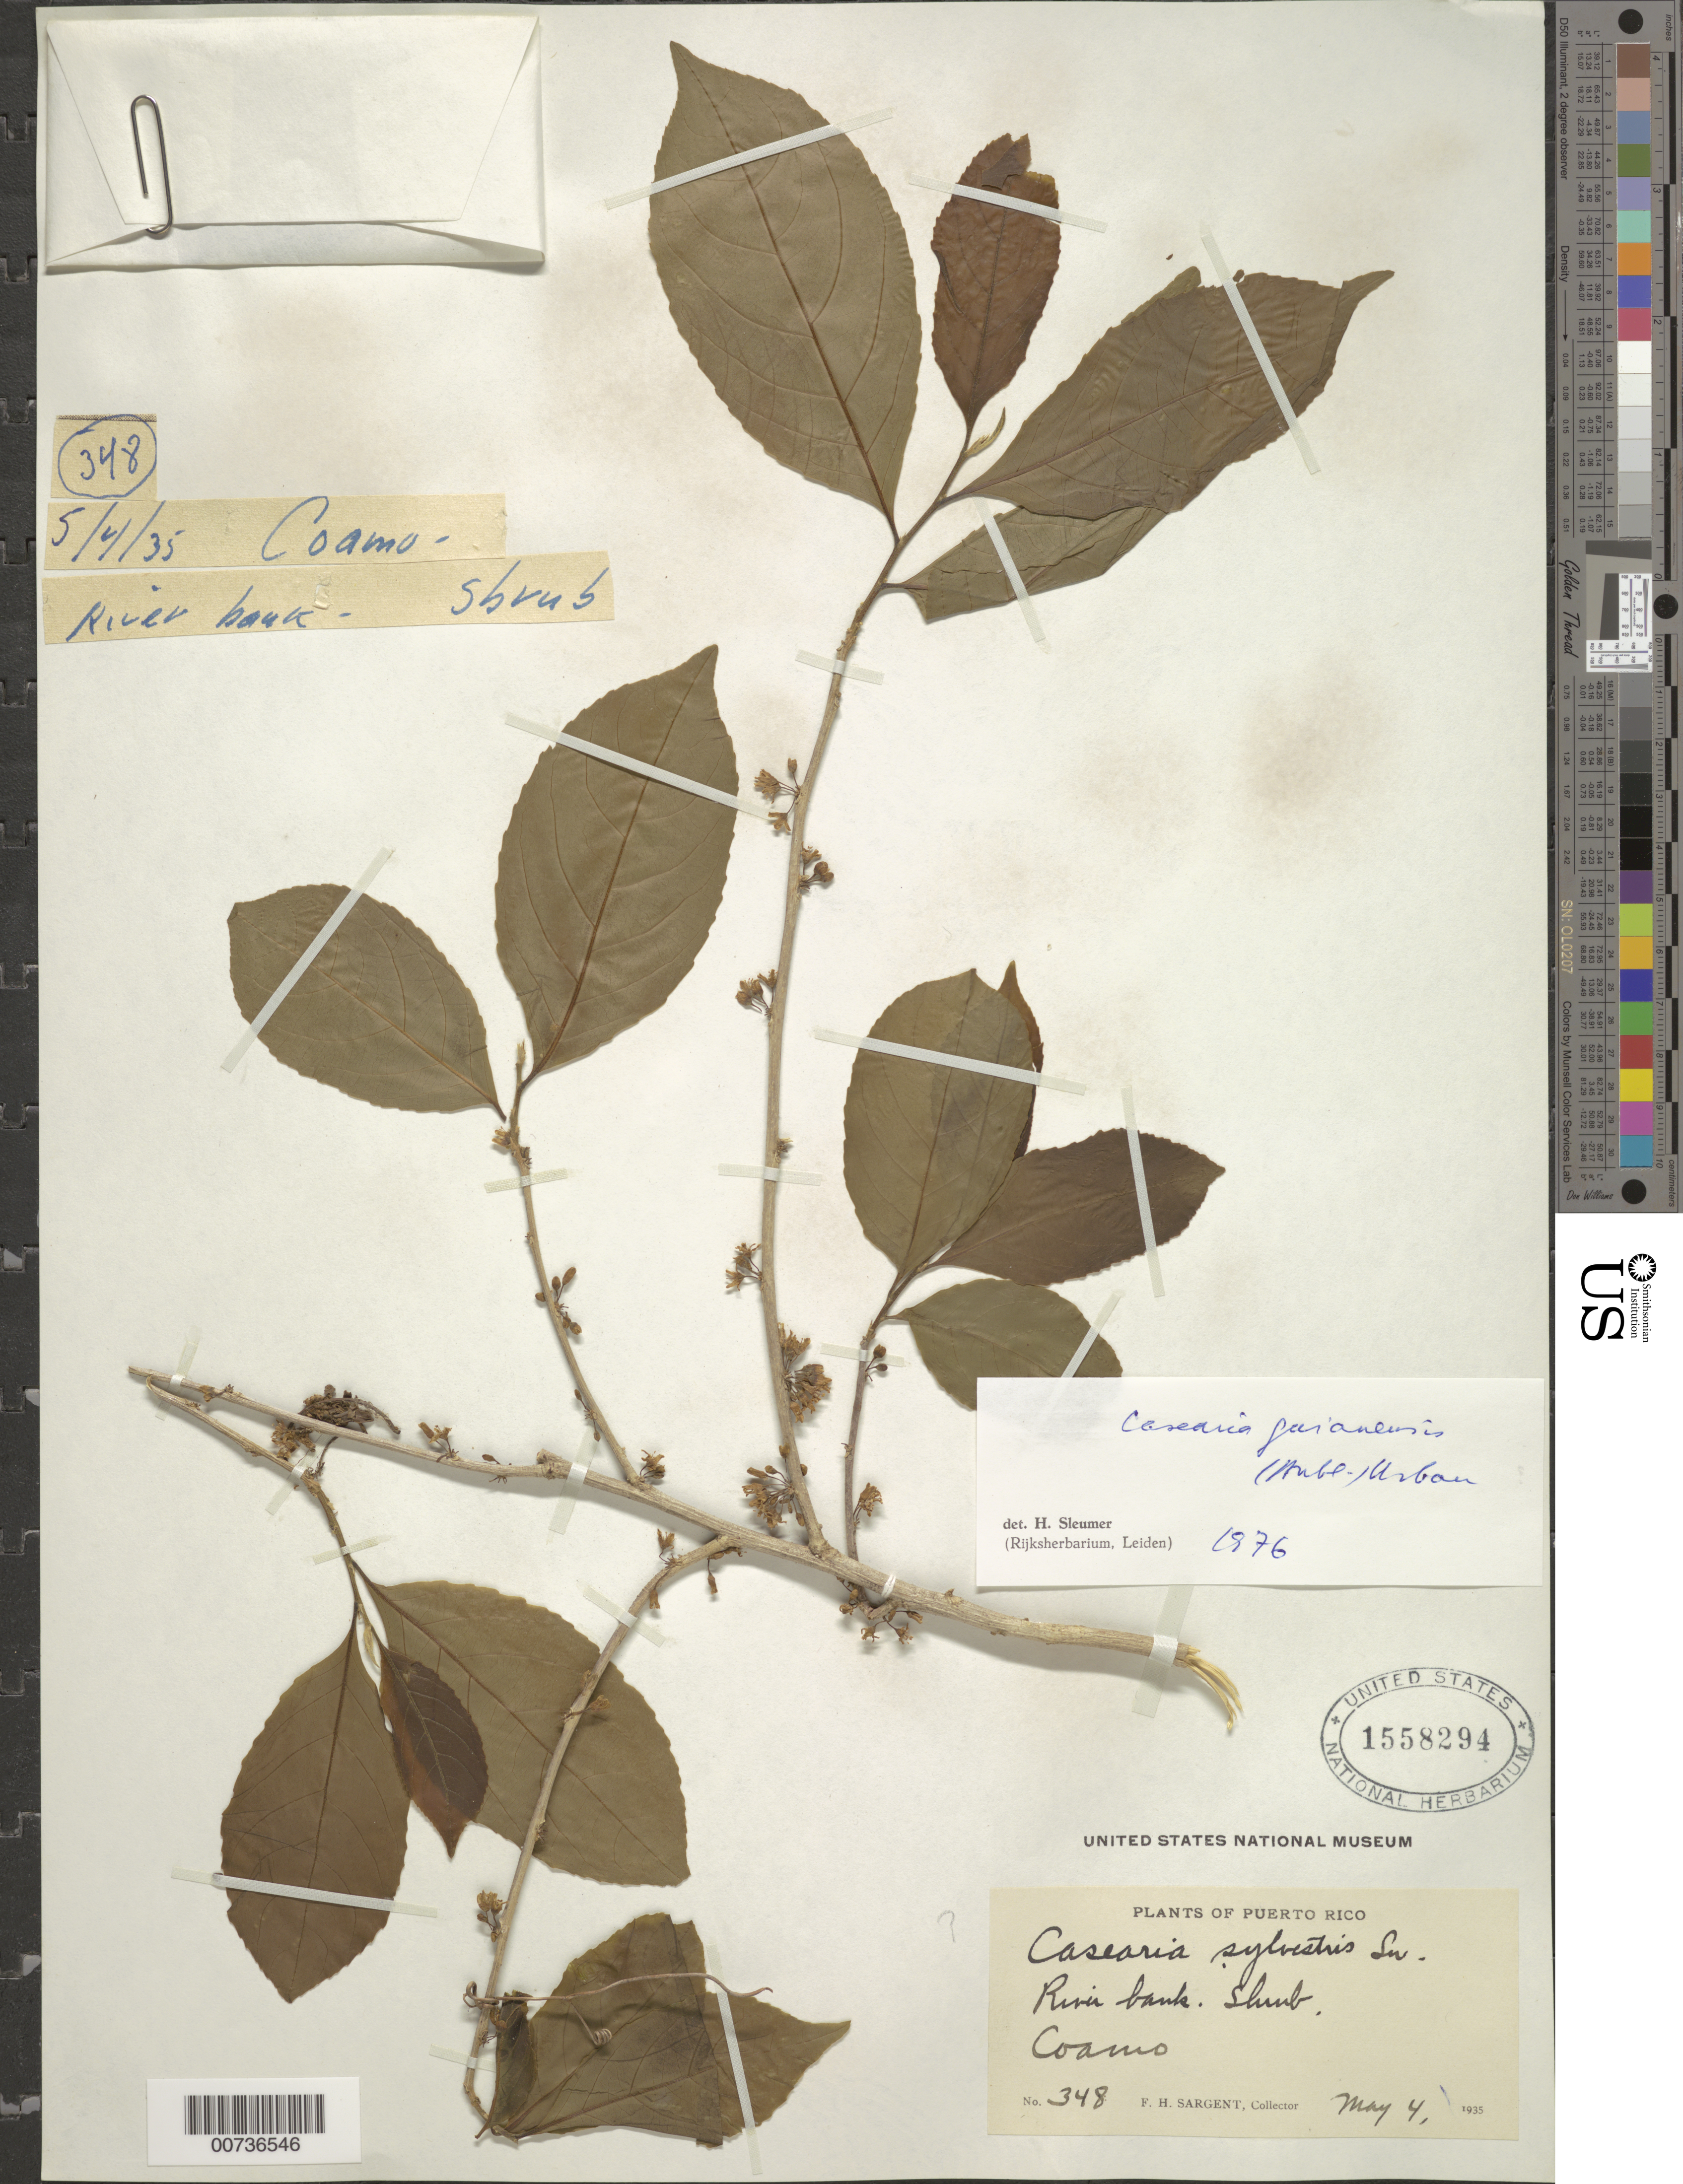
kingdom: Plantae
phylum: Tracheophyta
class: Magnoliopsida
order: Malpighiales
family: Salicaceae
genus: Casearia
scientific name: Casearia guianensis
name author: (Aubl.) Urb.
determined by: Sleumer, H. O.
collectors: F. H. Sargent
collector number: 348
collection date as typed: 04 May 1935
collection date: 1935-05-04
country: Puerto Rico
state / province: Coamo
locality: Coamo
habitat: River bank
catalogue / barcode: US 1558294